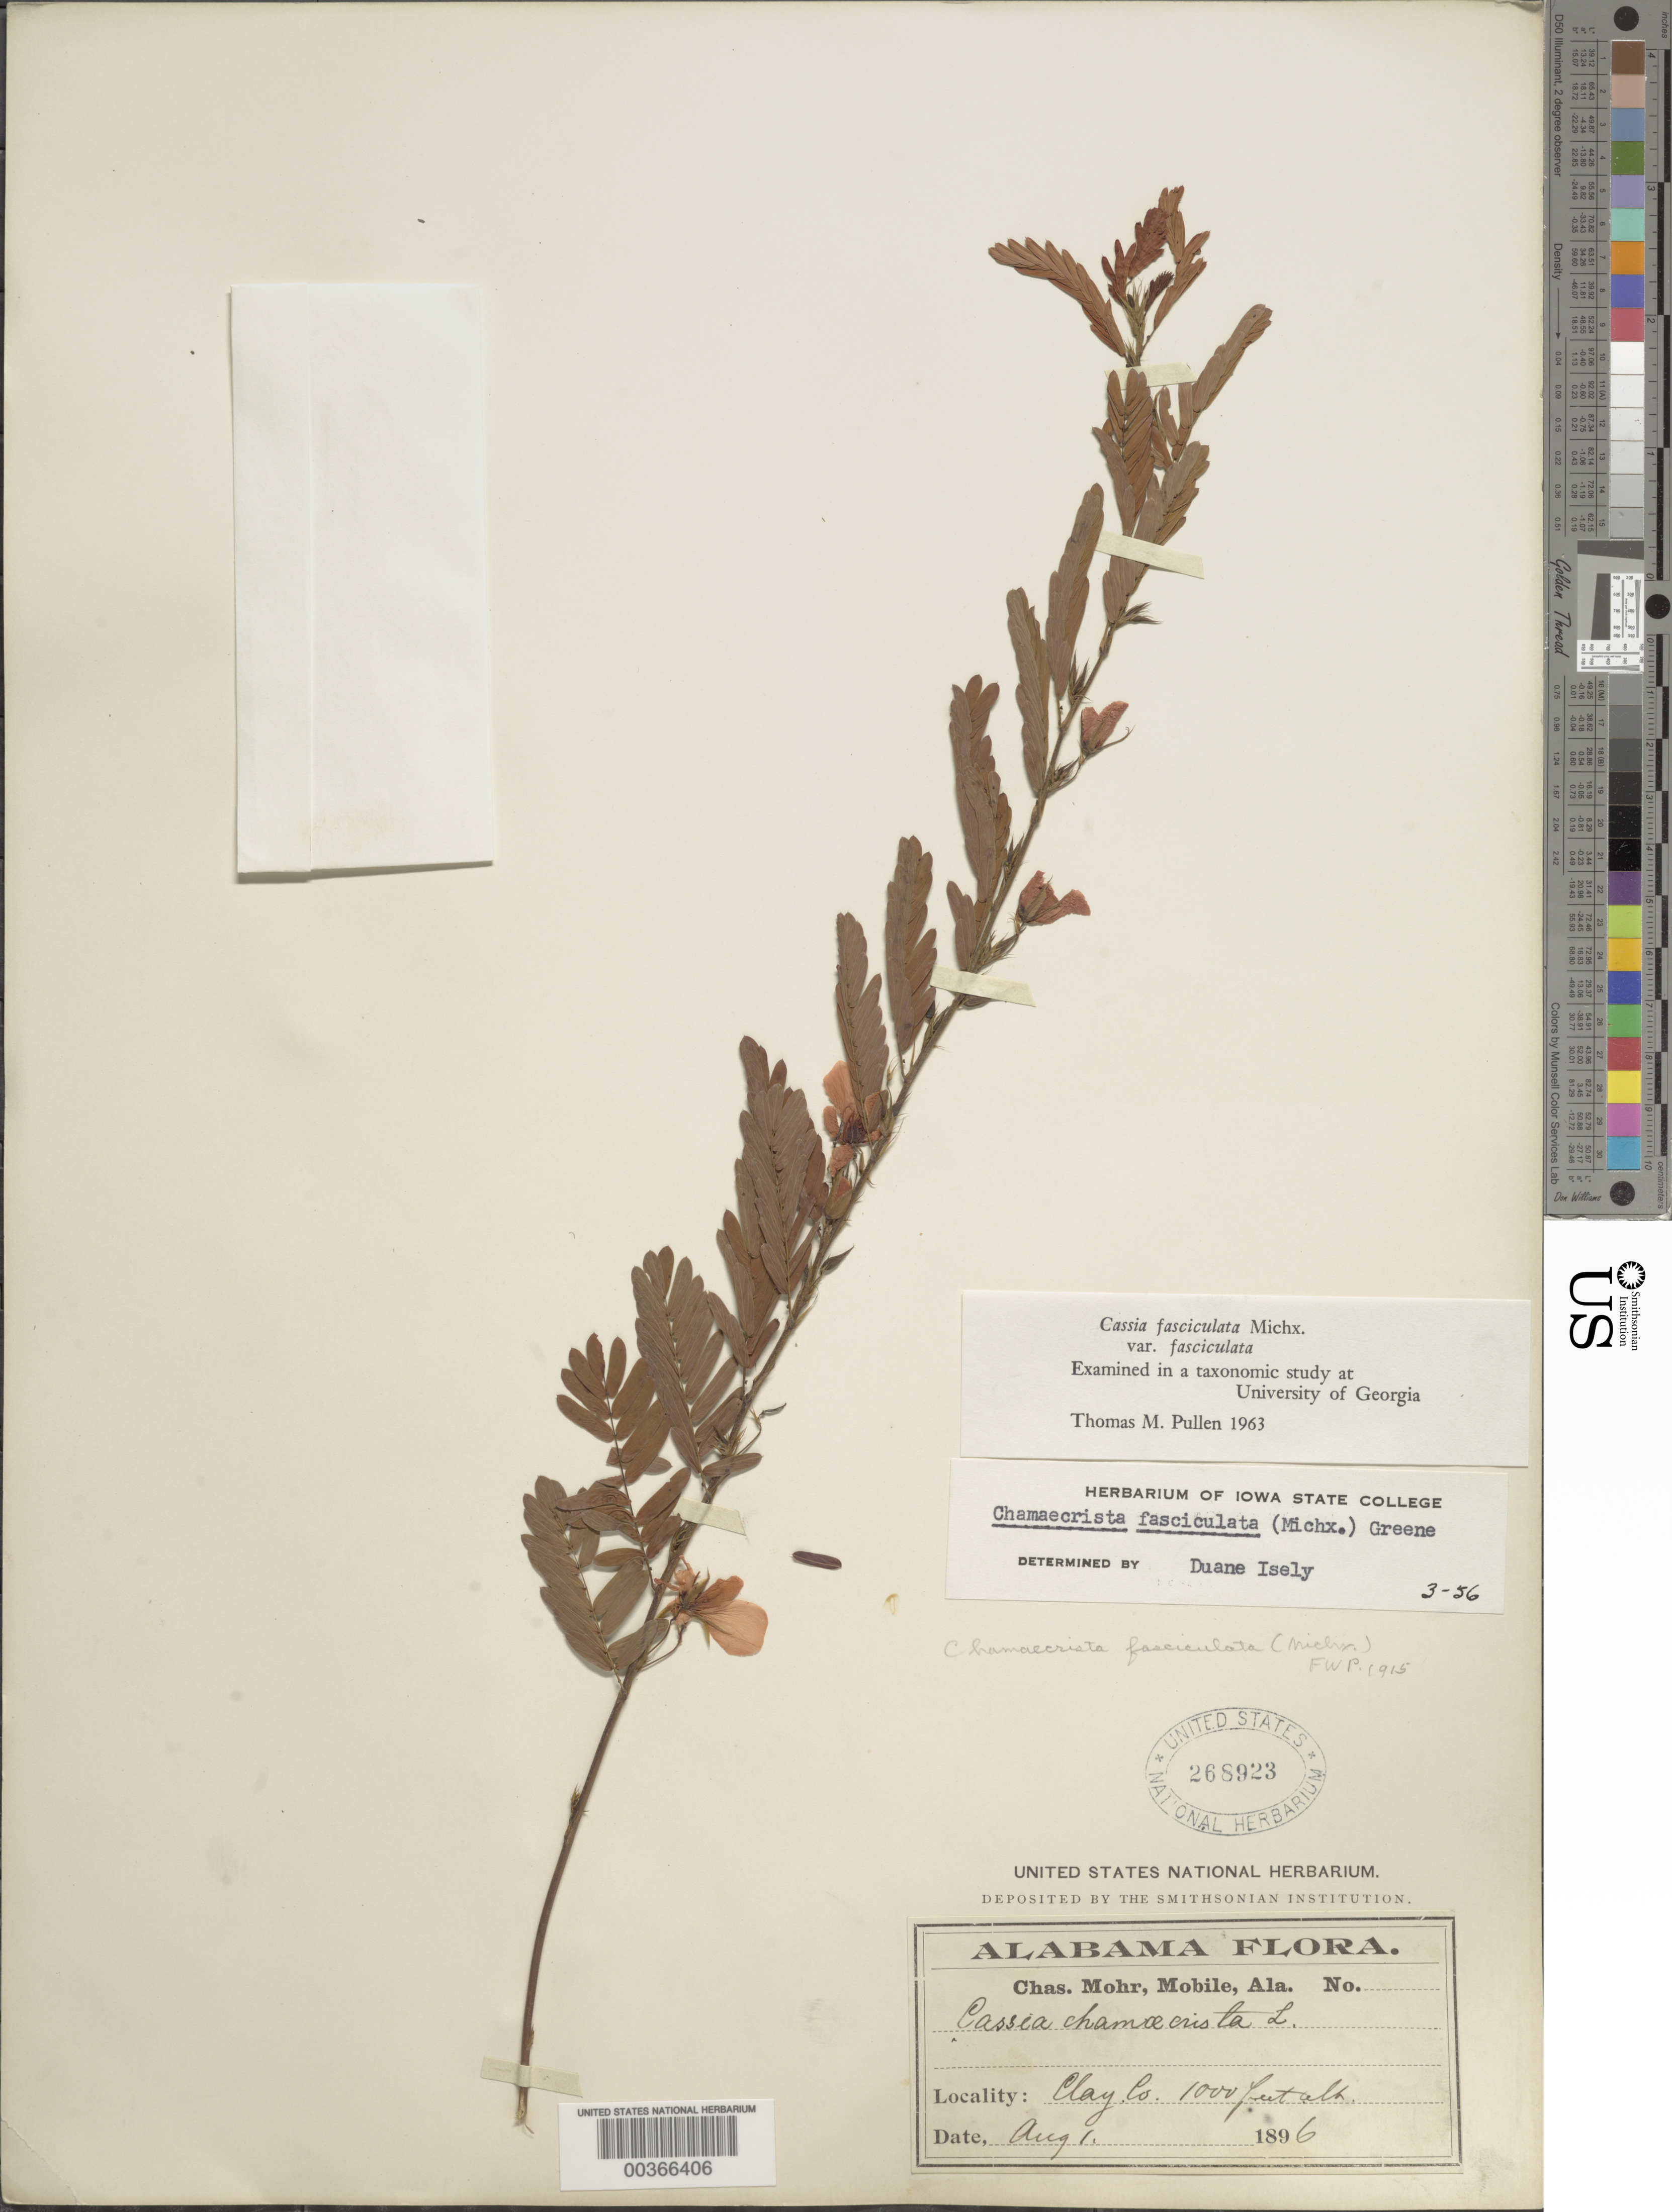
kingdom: Plantae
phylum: Tracheophyta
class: Magnoliopsida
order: Fabales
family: Fabaceae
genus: Chamaecrista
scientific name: Chamaecrista fasciculata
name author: (Michx.) Greene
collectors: C. T. Mohr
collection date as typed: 01 Aug 1896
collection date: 1896-08-01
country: United States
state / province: Alabama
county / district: Clay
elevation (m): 305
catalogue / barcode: US 268923